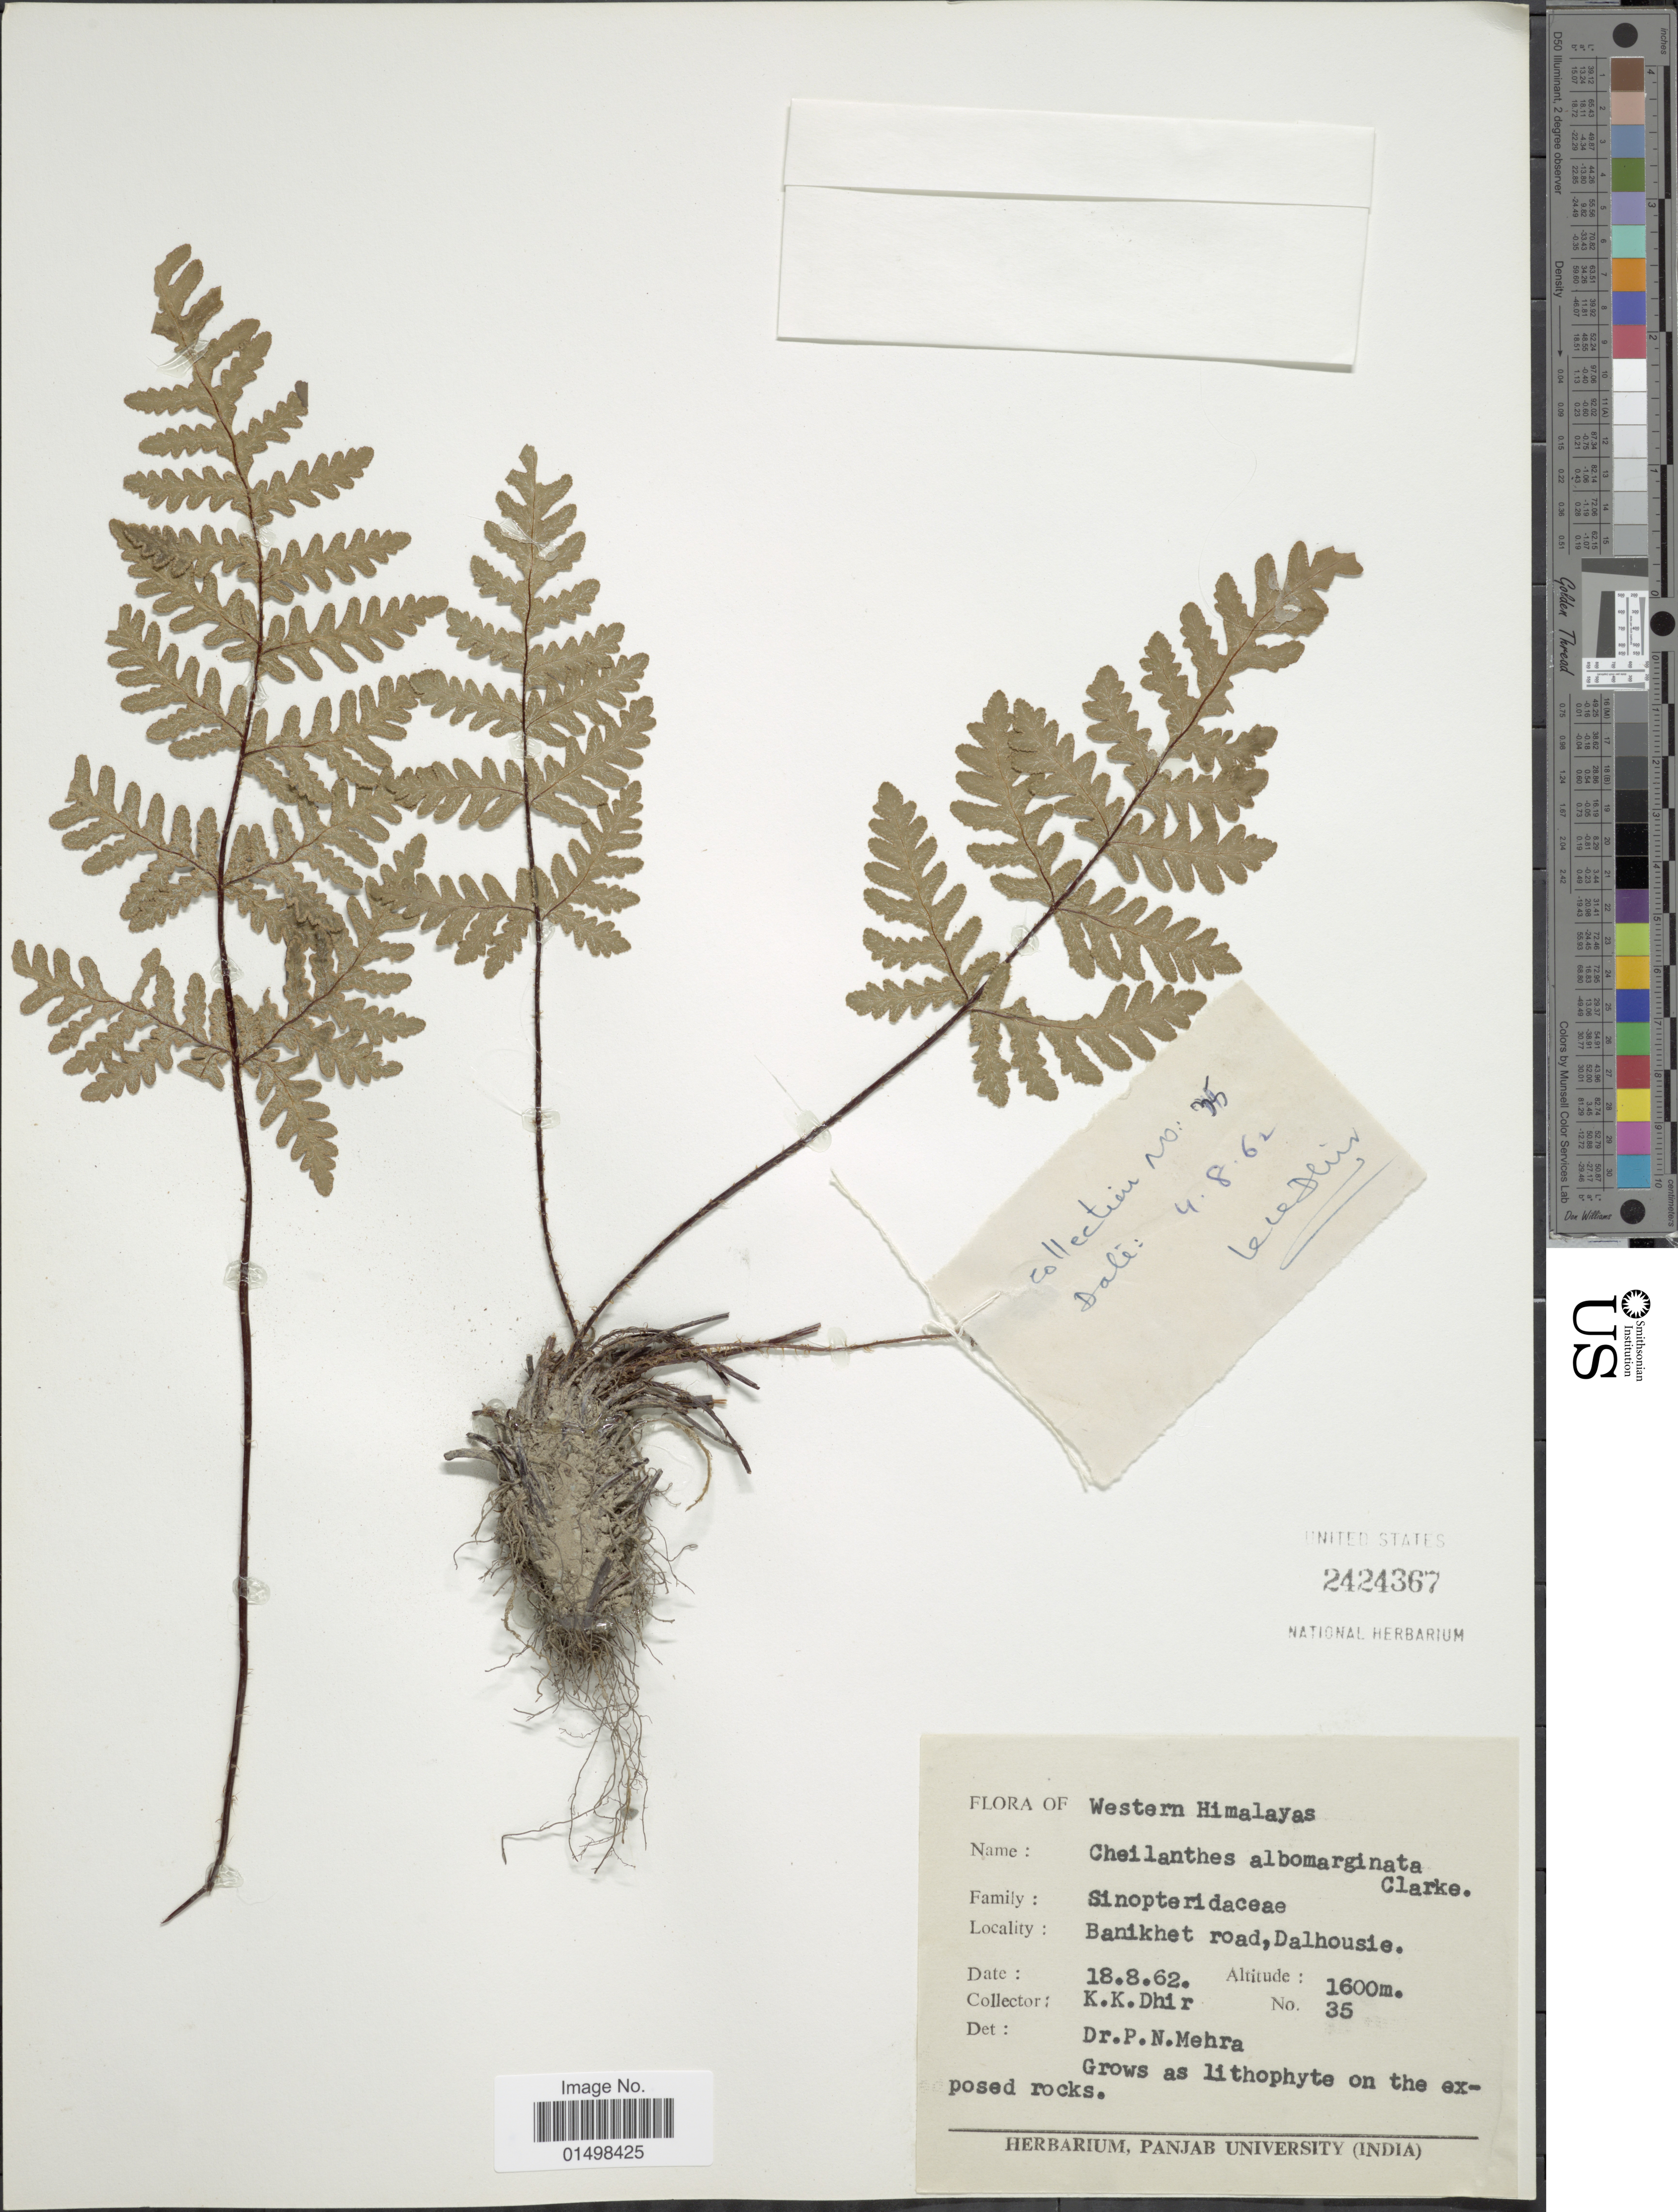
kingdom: Plantae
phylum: Tracheophyta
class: Polypodiopsida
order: Polypodiales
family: Pteridaceae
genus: Aleuritopteris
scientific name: Aleuritopteris albomarginata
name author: (C.B. Clarke) Ching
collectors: K. Dhir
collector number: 35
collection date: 1962-08-18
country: India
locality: Flora of Western Himalayas, Banikhet road, Dalhousie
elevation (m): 1600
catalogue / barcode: US 2424367